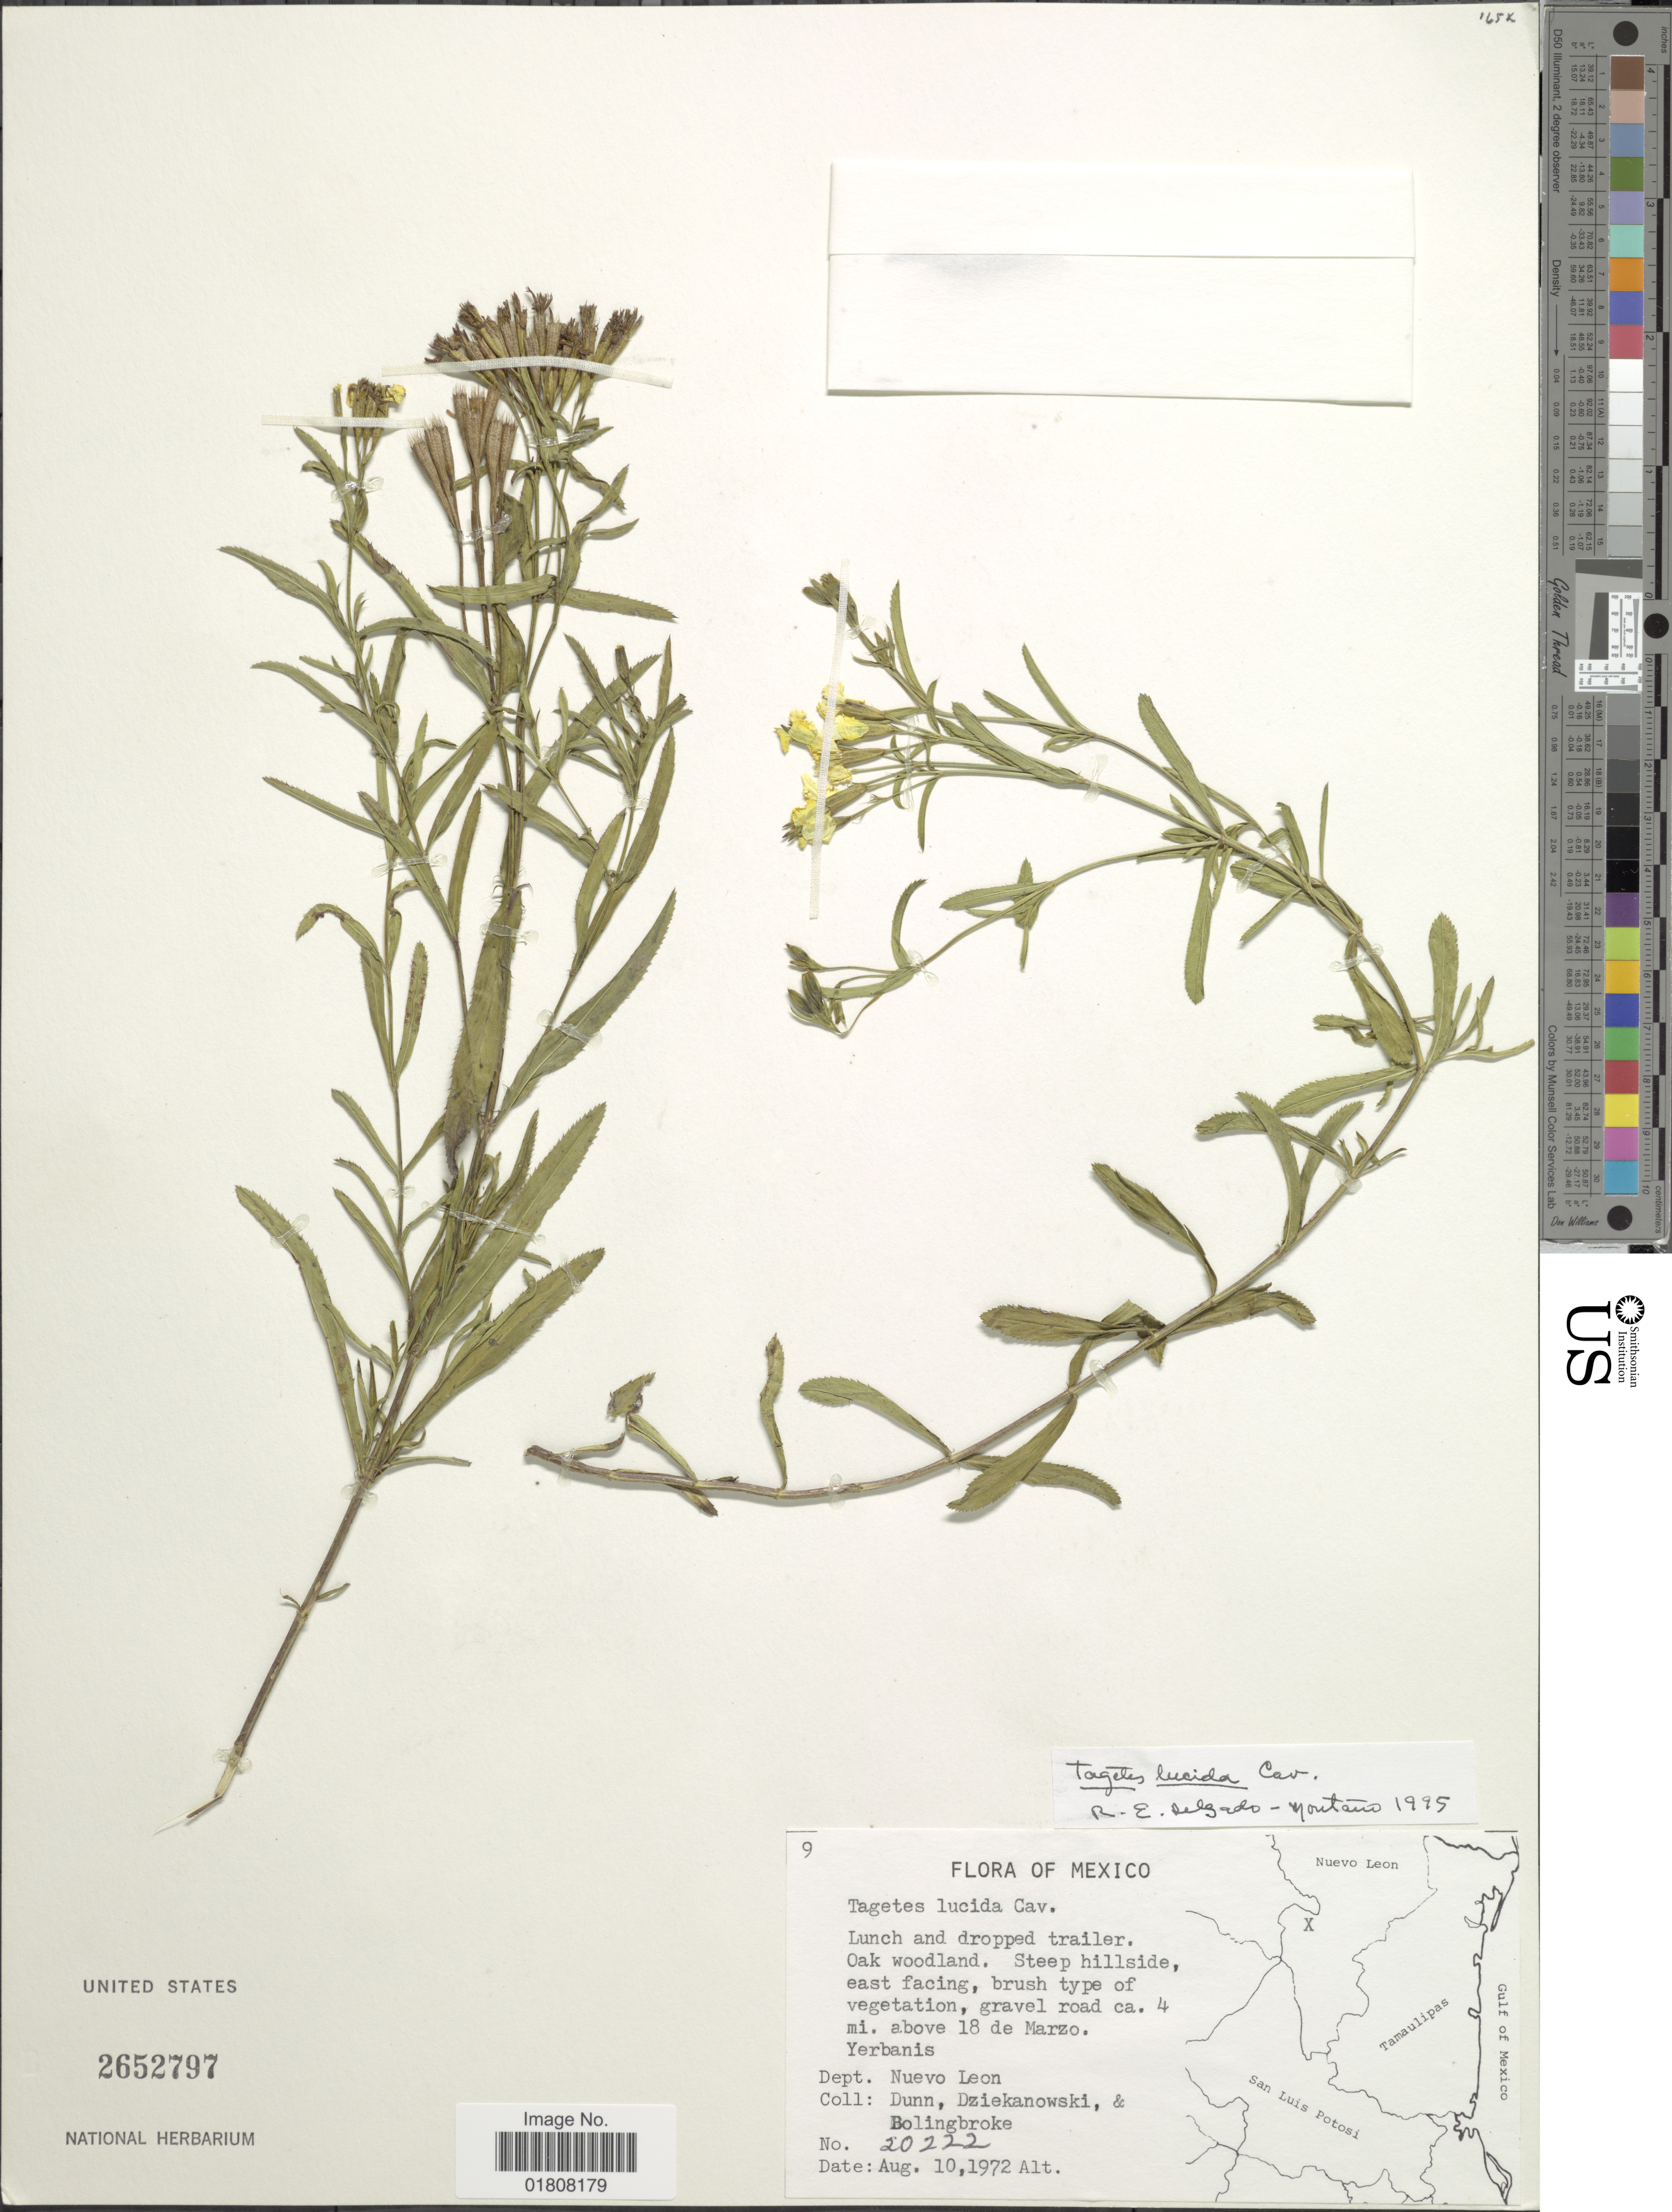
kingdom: Plantae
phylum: Tracheophyta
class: Magnoliopsida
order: Asterales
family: Asteraceae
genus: Tagetes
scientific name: Tagetes lucida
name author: Cav.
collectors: -- Dunn, -. Dziekanowski & -. Bolingbroke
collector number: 20222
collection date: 1972-08-10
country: Mexico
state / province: Nuevo León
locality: Ca 4 mi above 18 de Marzo. Yerbanis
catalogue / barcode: US 2652797